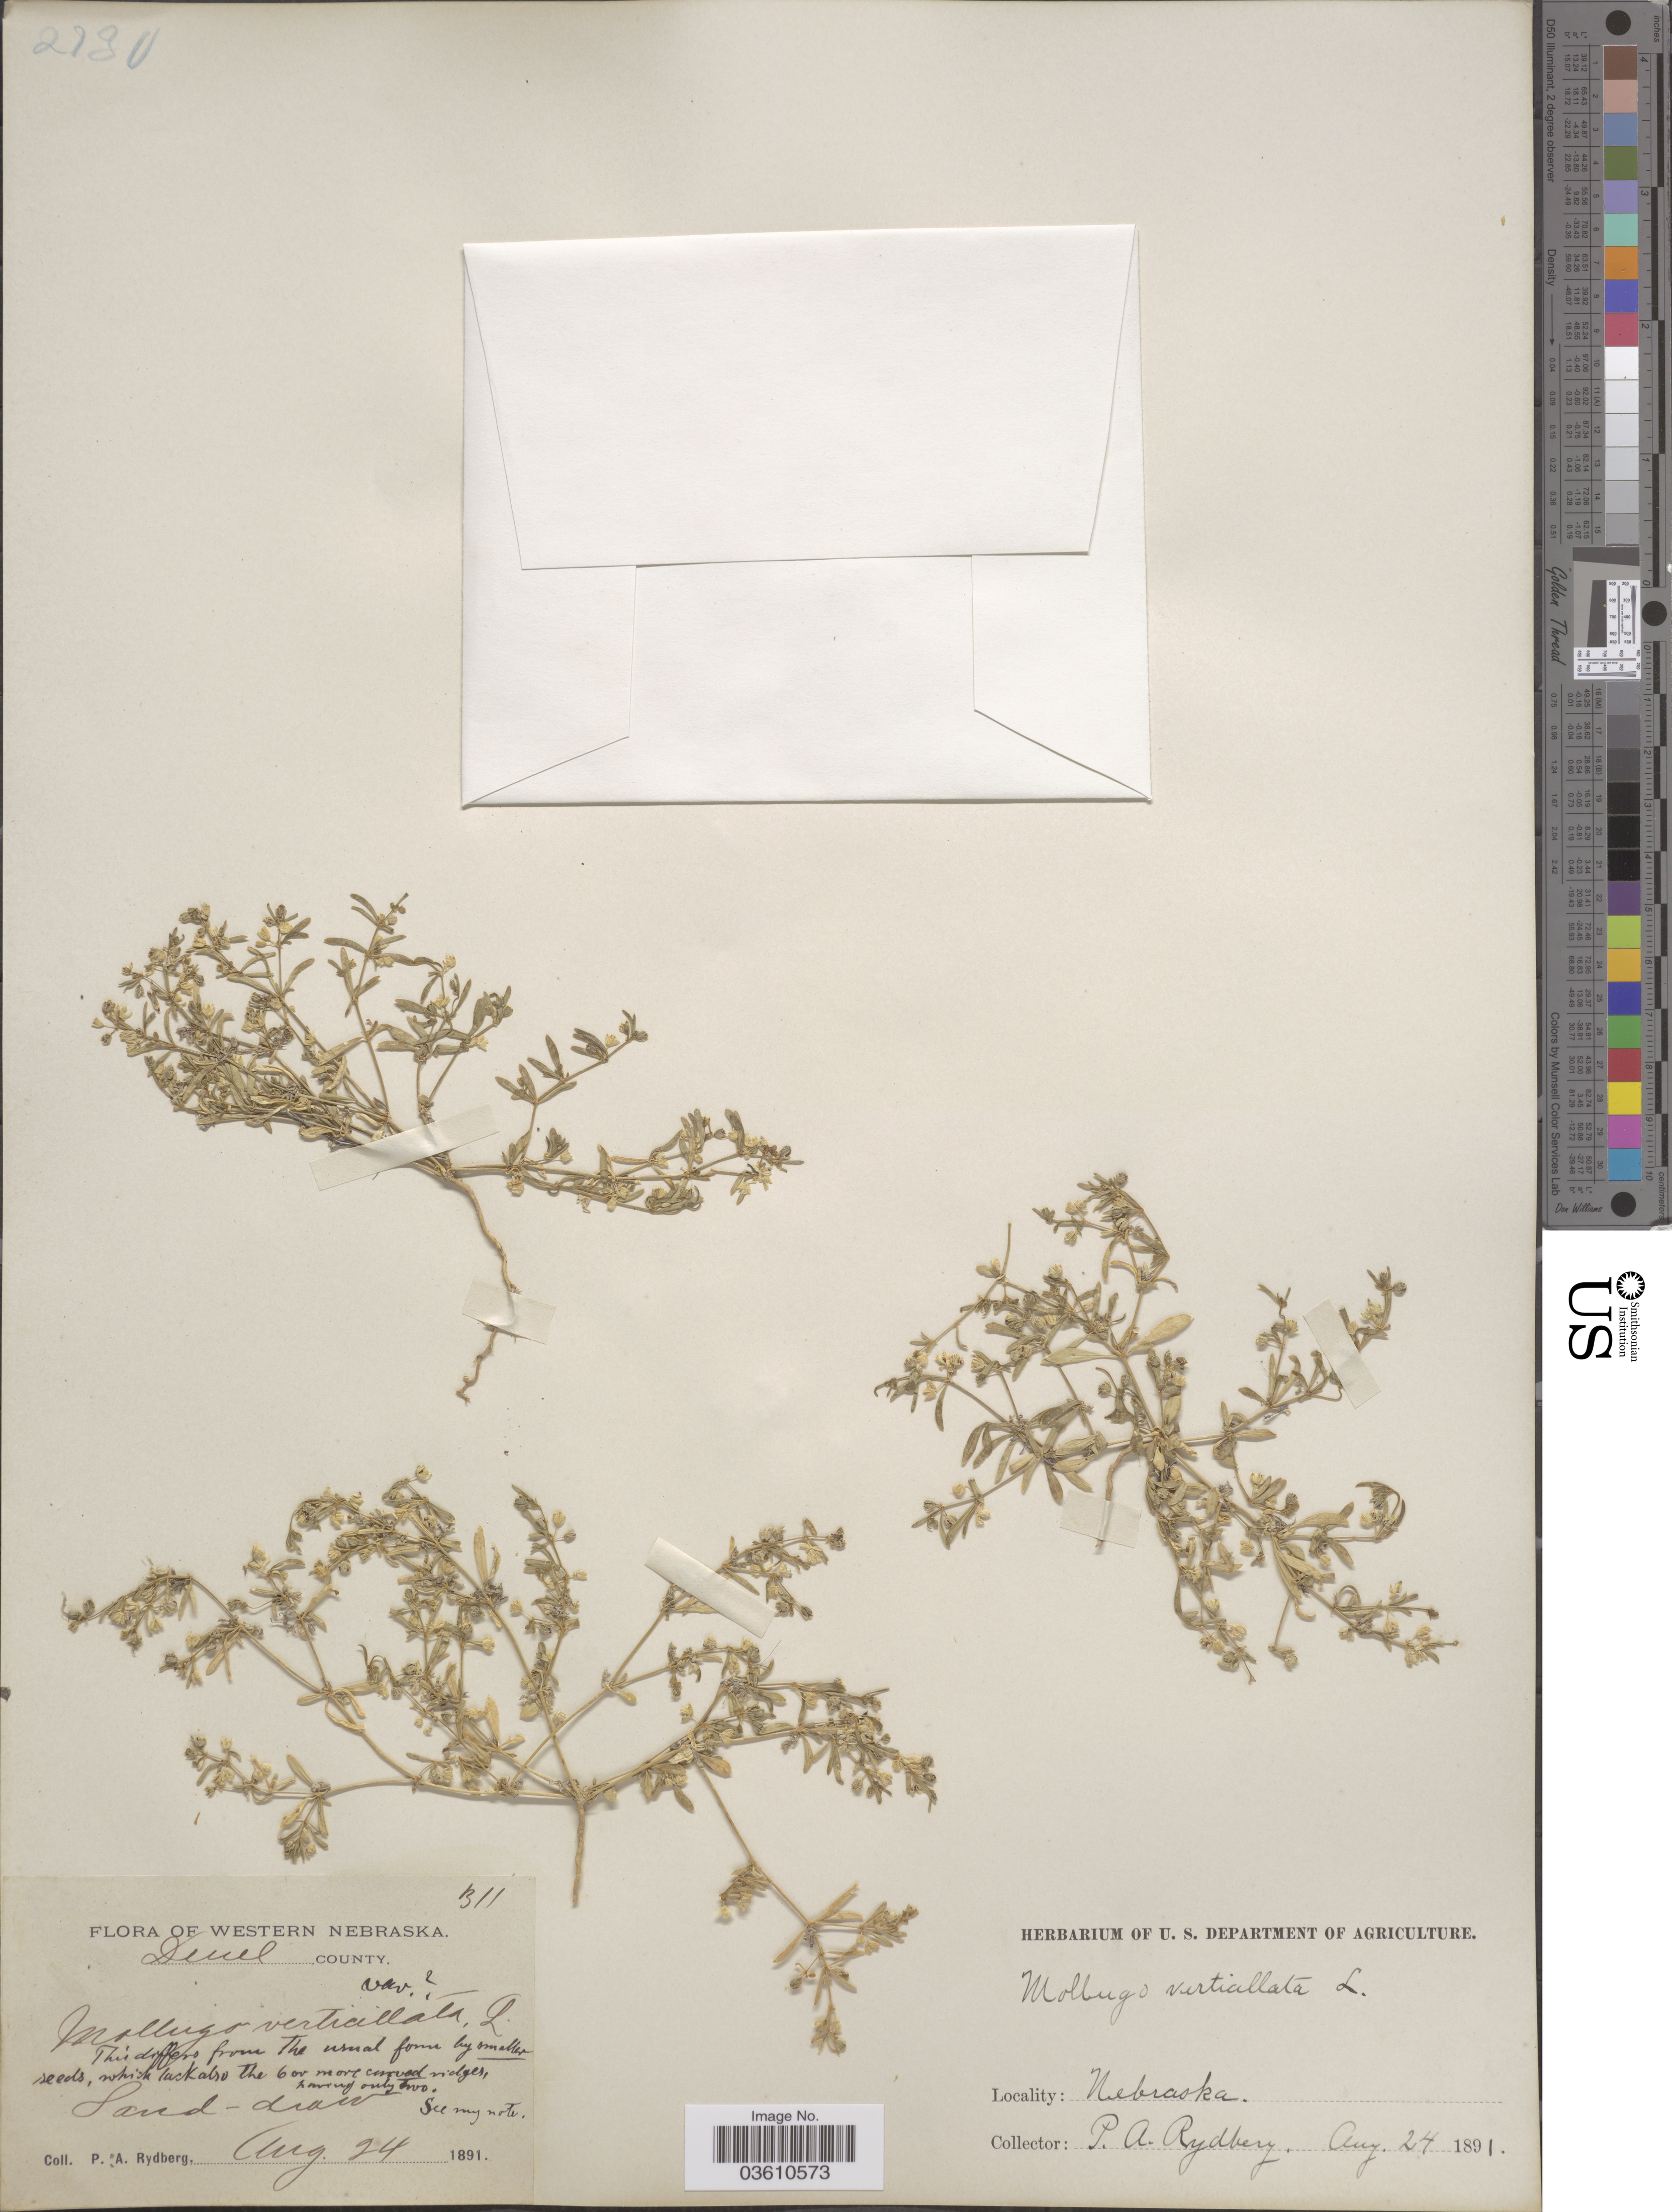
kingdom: Plantae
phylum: Tracheophyta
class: Magnoliopsida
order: Caryophyllales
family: Molluginaceae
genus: Mollugo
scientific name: Mollugo verticillata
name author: L.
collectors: P. A. Rydberg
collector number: B11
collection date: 1891-08-24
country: United States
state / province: Nebraska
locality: Western Nebraska. Deuel County.